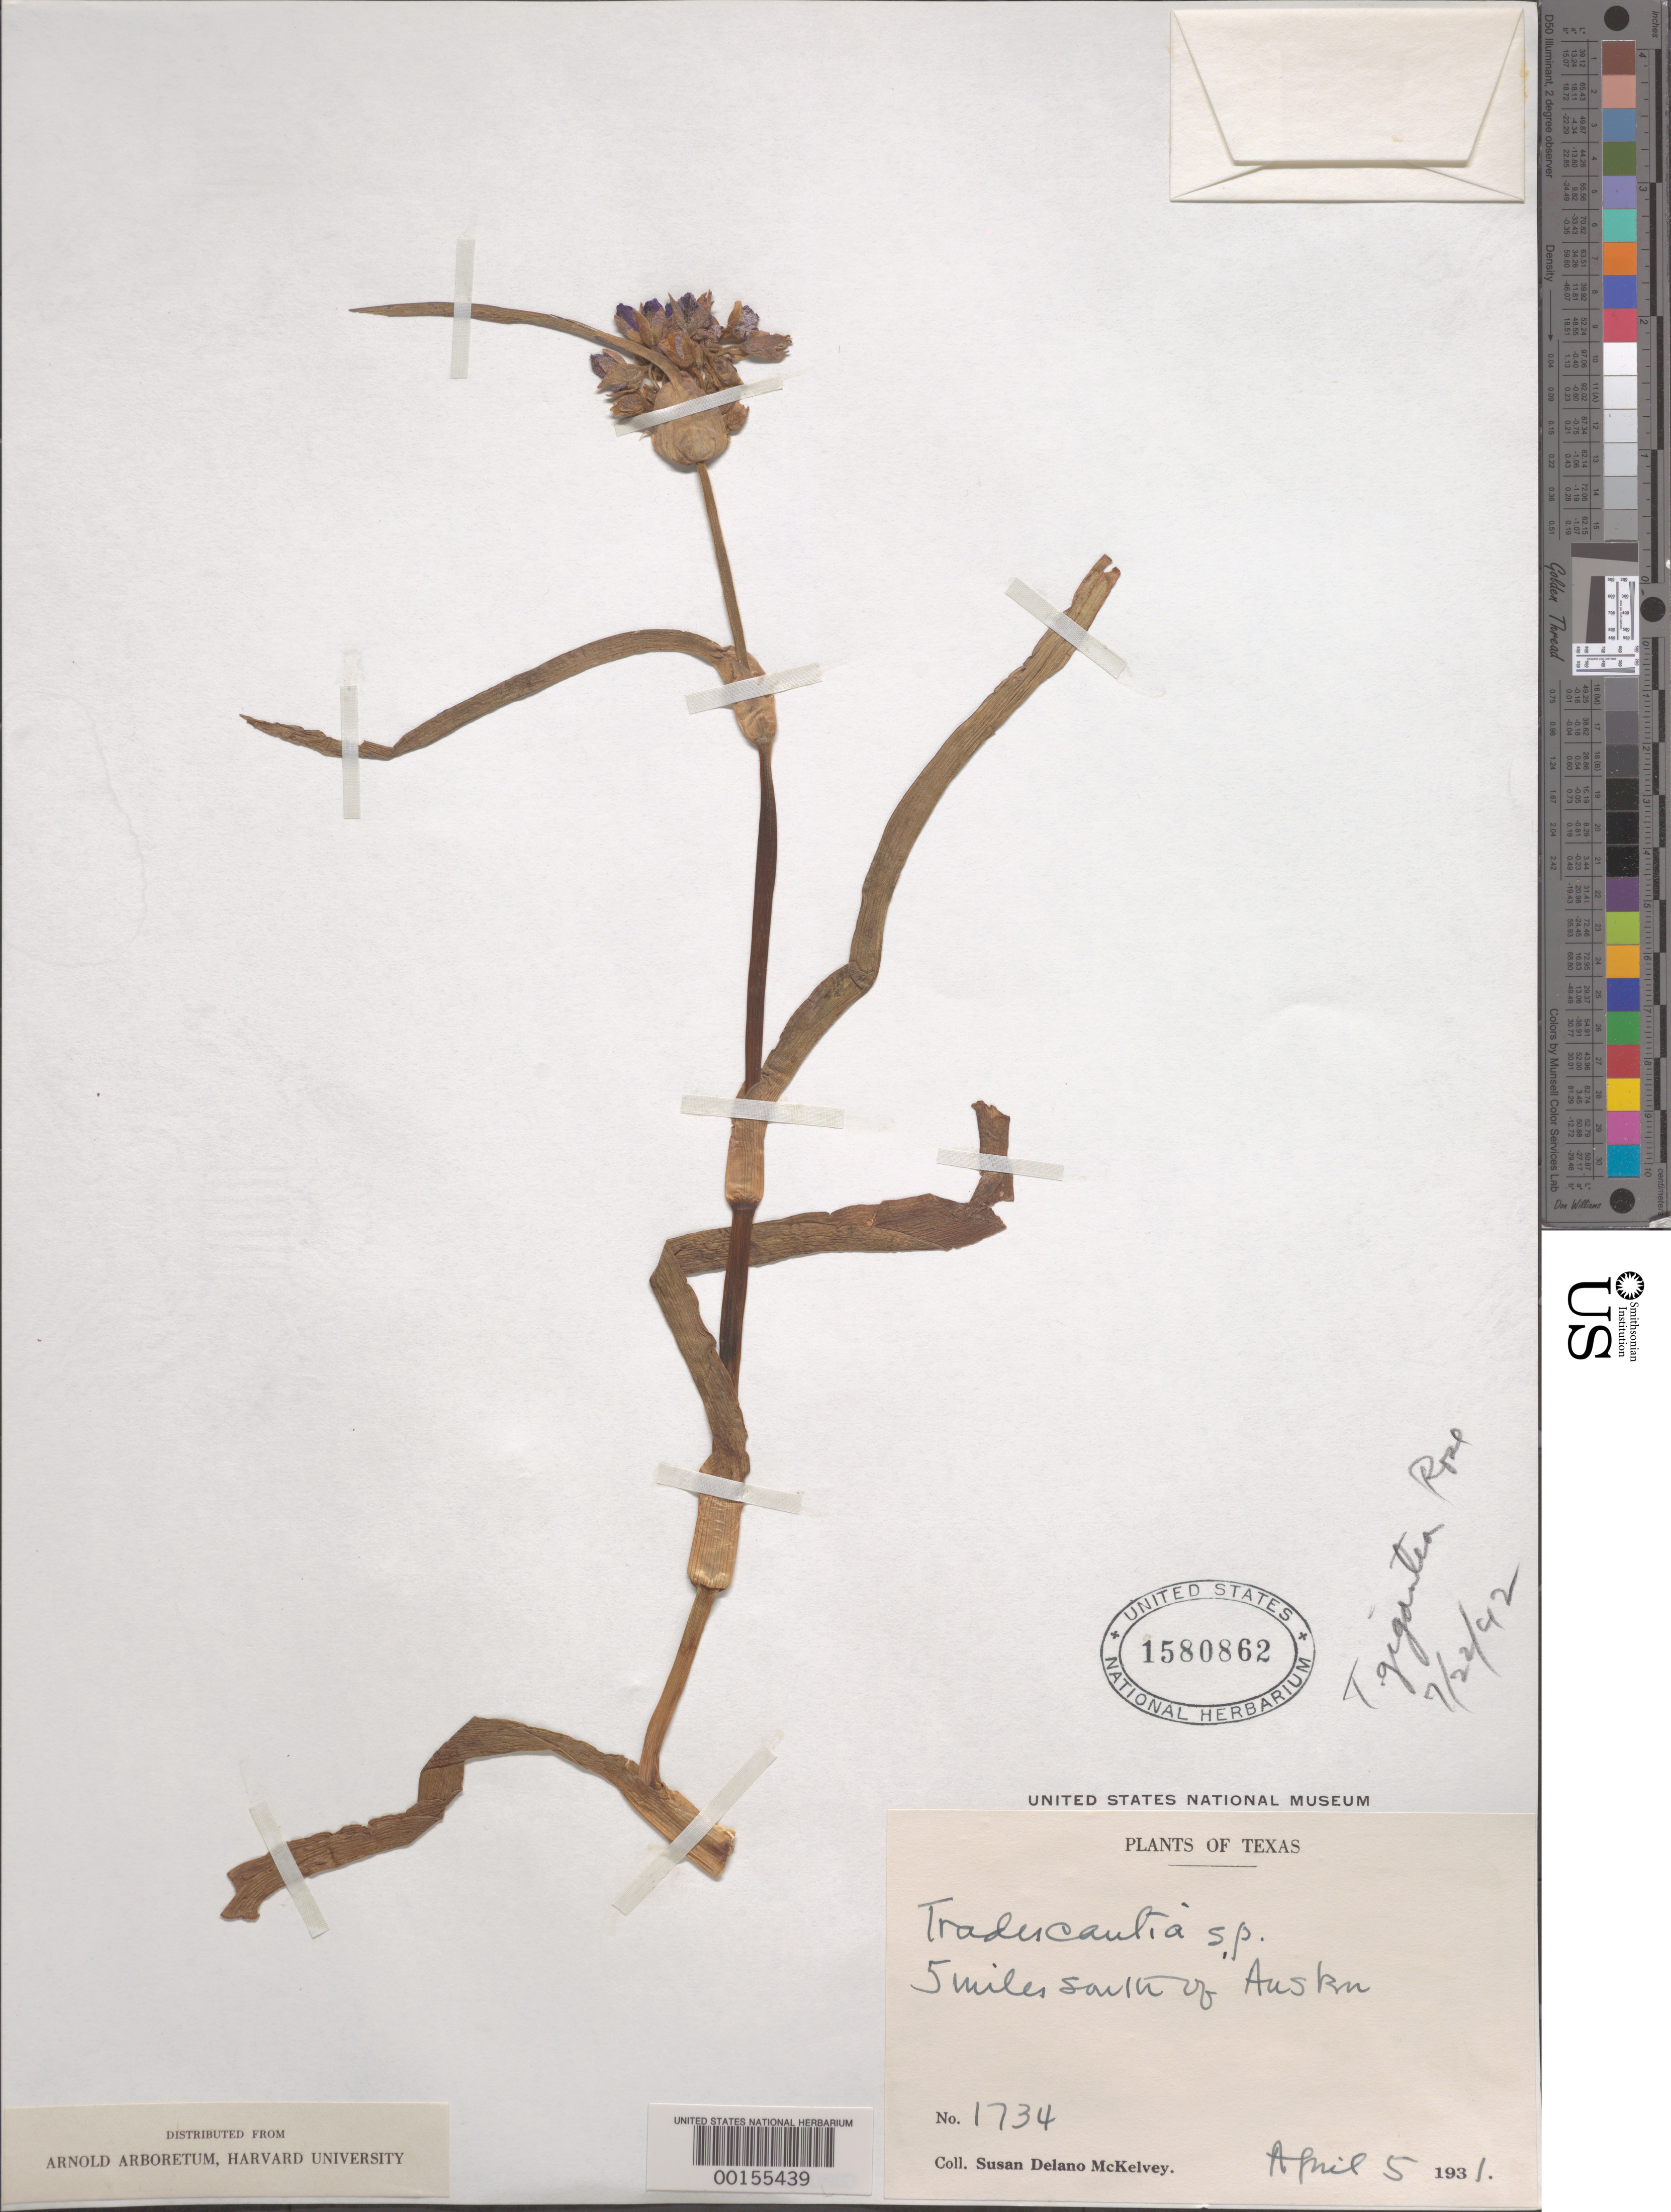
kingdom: Plantae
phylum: Tracheophyta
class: Liliopsida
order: Commelinales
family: Commelinaceae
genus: Tradescantia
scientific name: Tradescantia gigantea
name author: Rose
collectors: S. A. McKelvey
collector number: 1734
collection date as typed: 05 Apr 1931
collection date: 1931-04-05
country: United States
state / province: Texas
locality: S of austin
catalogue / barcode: US 1580862